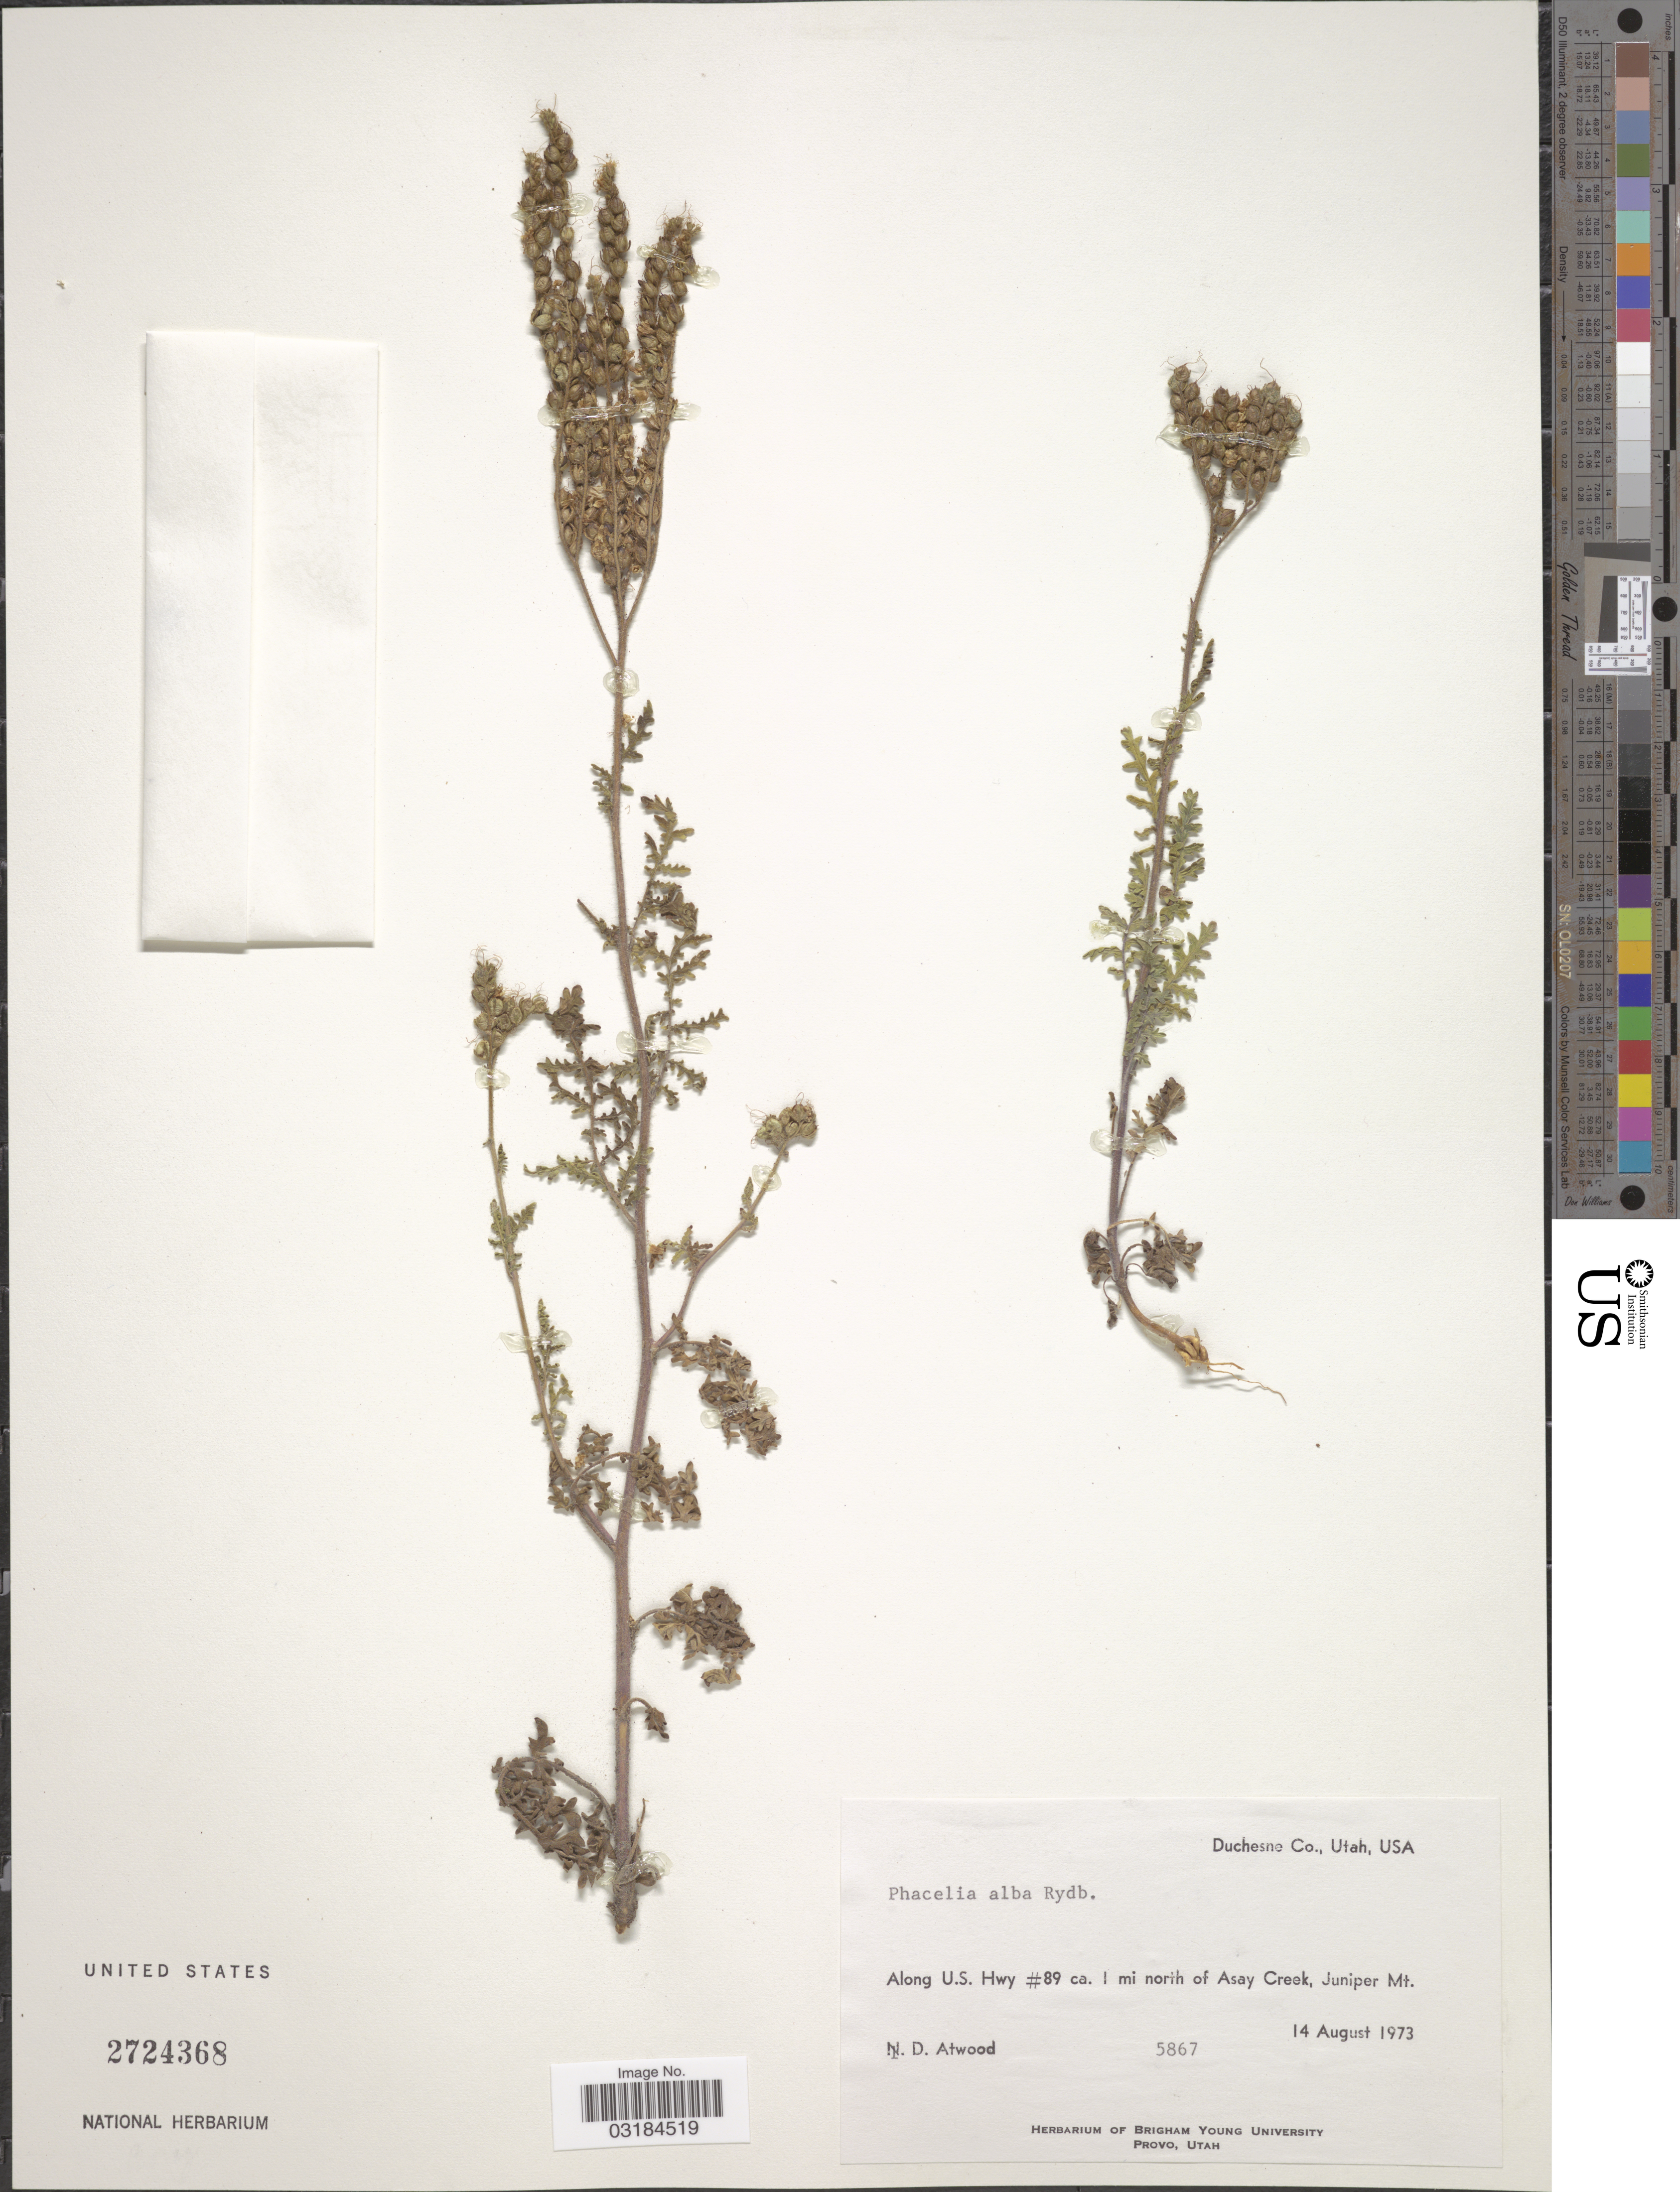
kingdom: Plantae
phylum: Tracheophyta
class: Magnoliopsida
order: Boraginales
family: Hydrophyllaceae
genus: Phacelia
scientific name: Phacelia alba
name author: Rydb.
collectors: N. Atwood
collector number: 5867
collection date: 1973-08-14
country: United States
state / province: Utah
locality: Duchesne Co. Along U.S. Hwy #89 ca. 1 mi north of Asay Creek, Juniper Mt.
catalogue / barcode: US 2724368